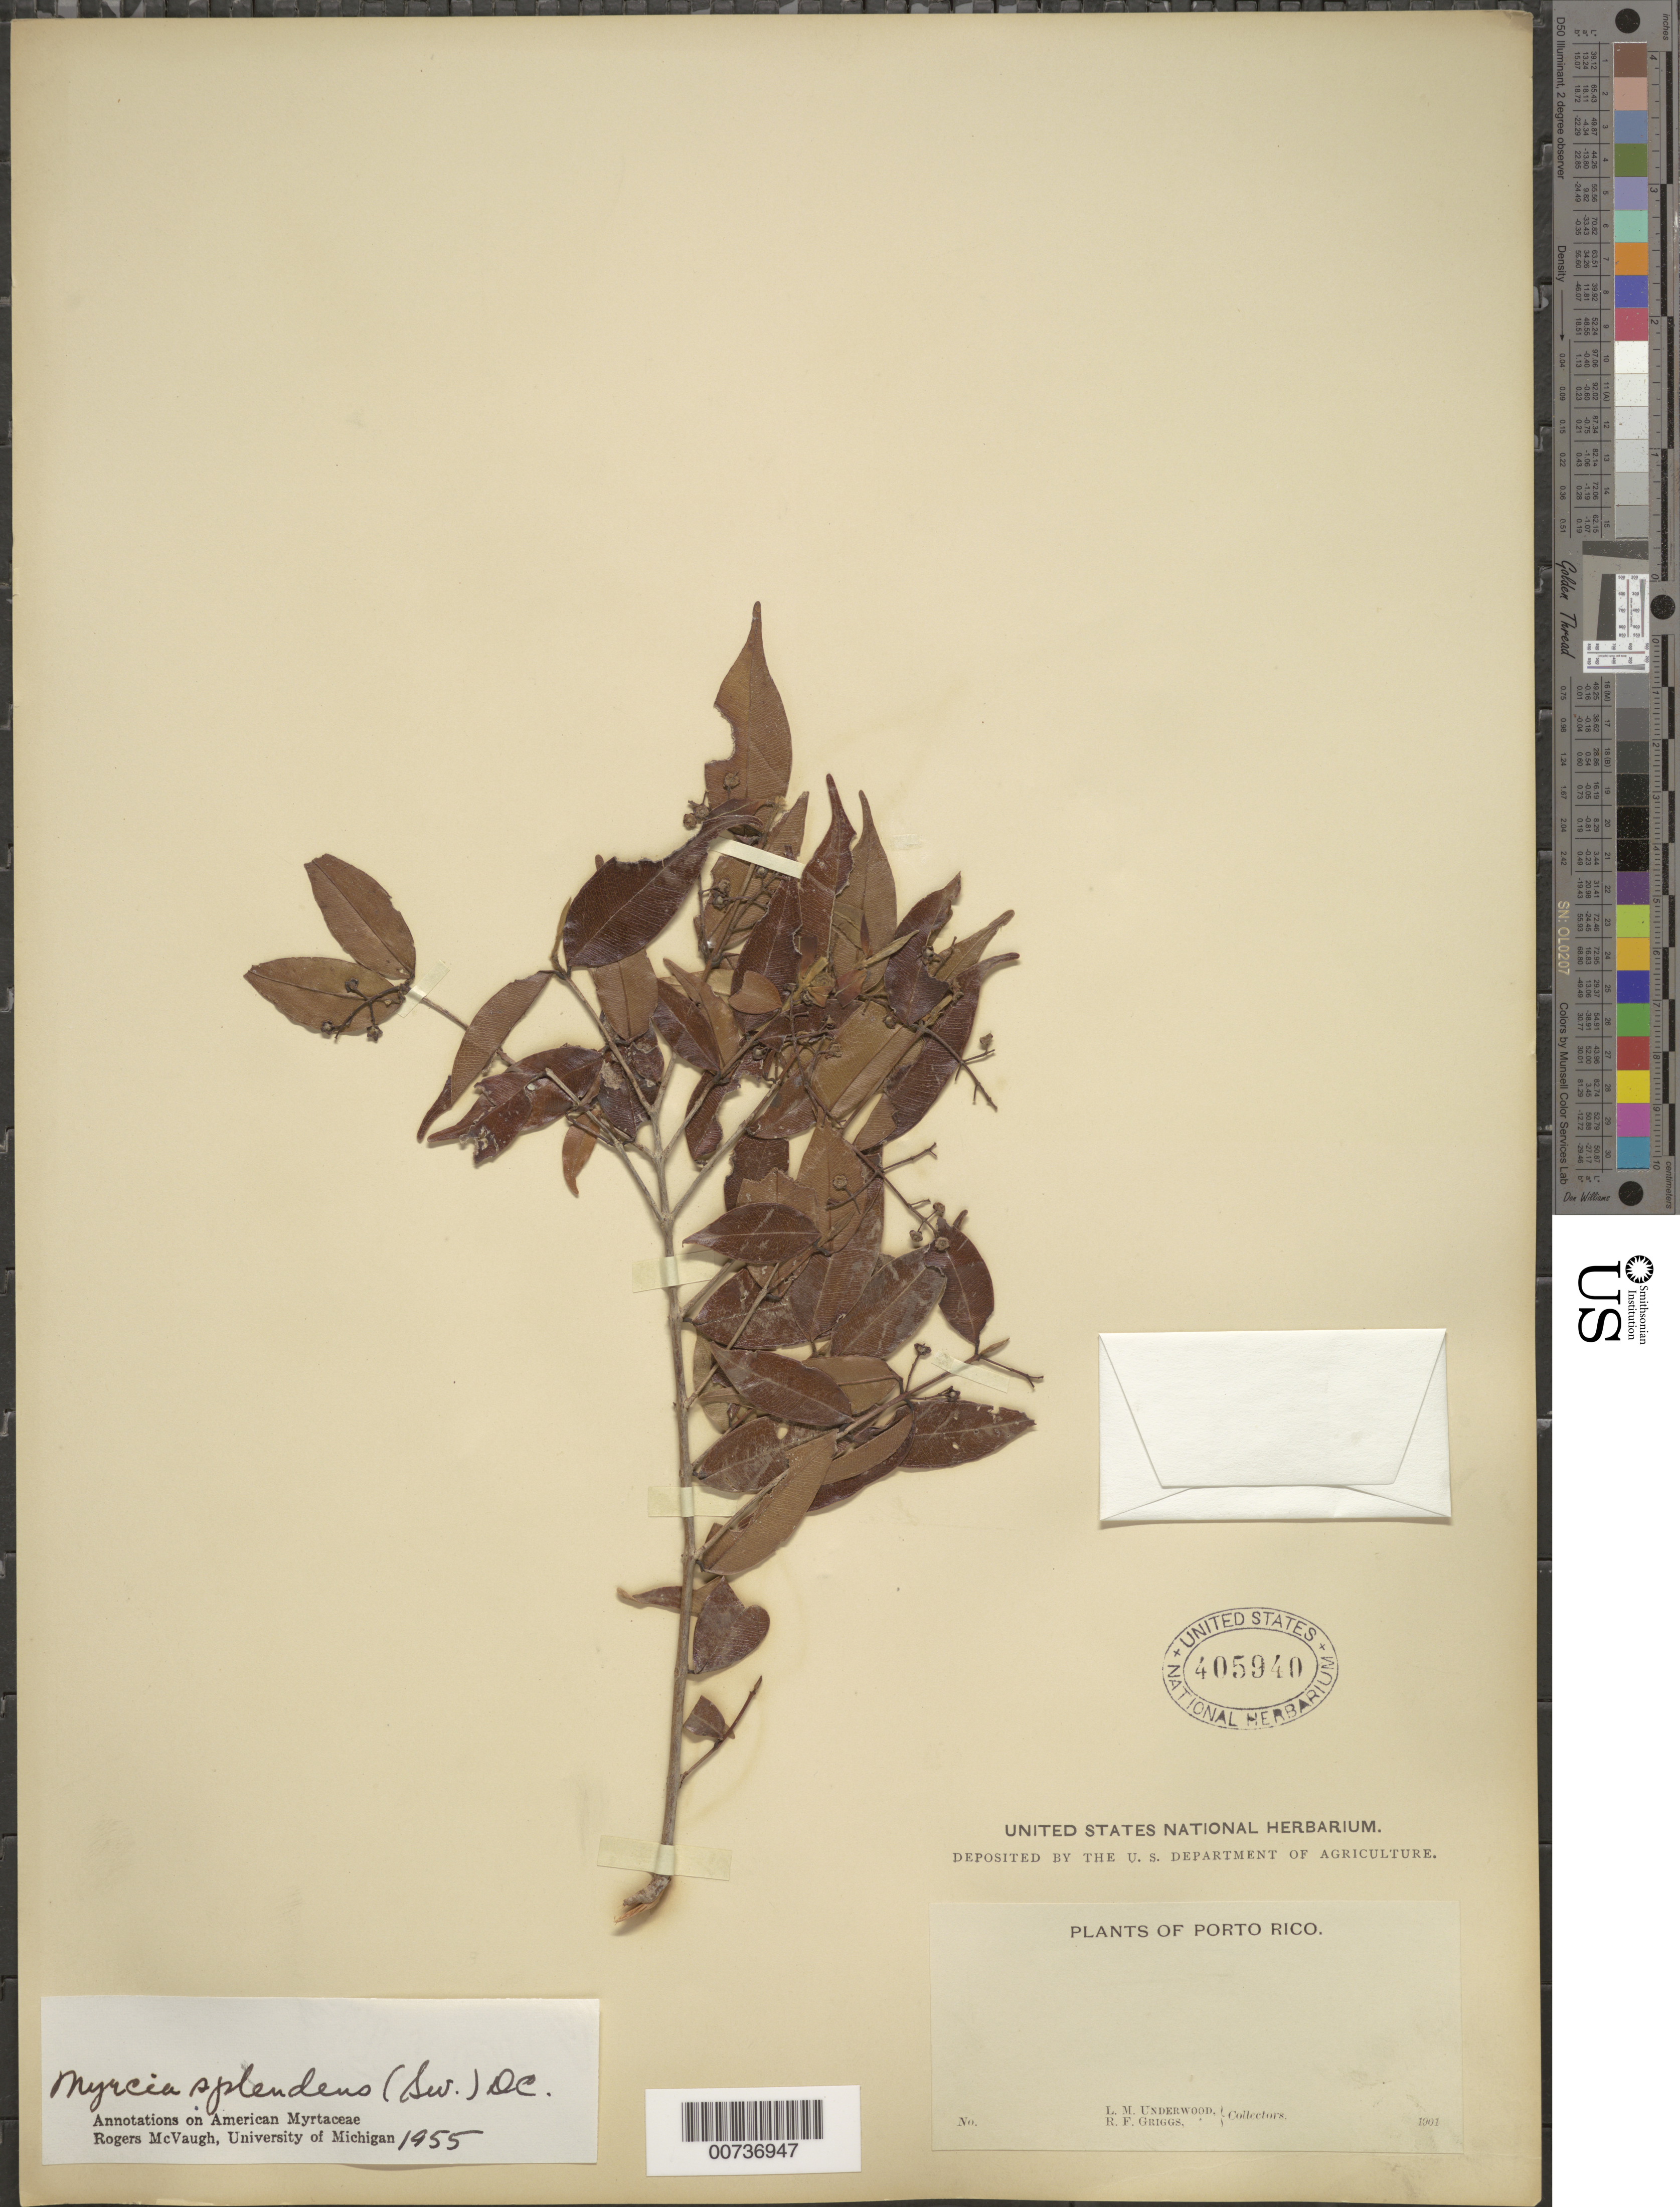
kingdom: Plantae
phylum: Tracheophyta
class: Magnoliopsida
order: Myrtales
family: Myrtaceae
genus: Myrcia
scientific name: Myrcia splendens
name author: (Sw.) DC.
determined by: McVaugh, R.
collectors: L. M. Underwood & R. F. Griggs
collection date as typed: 1901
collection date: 1901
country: Puerto Rico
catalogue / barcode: US 405940